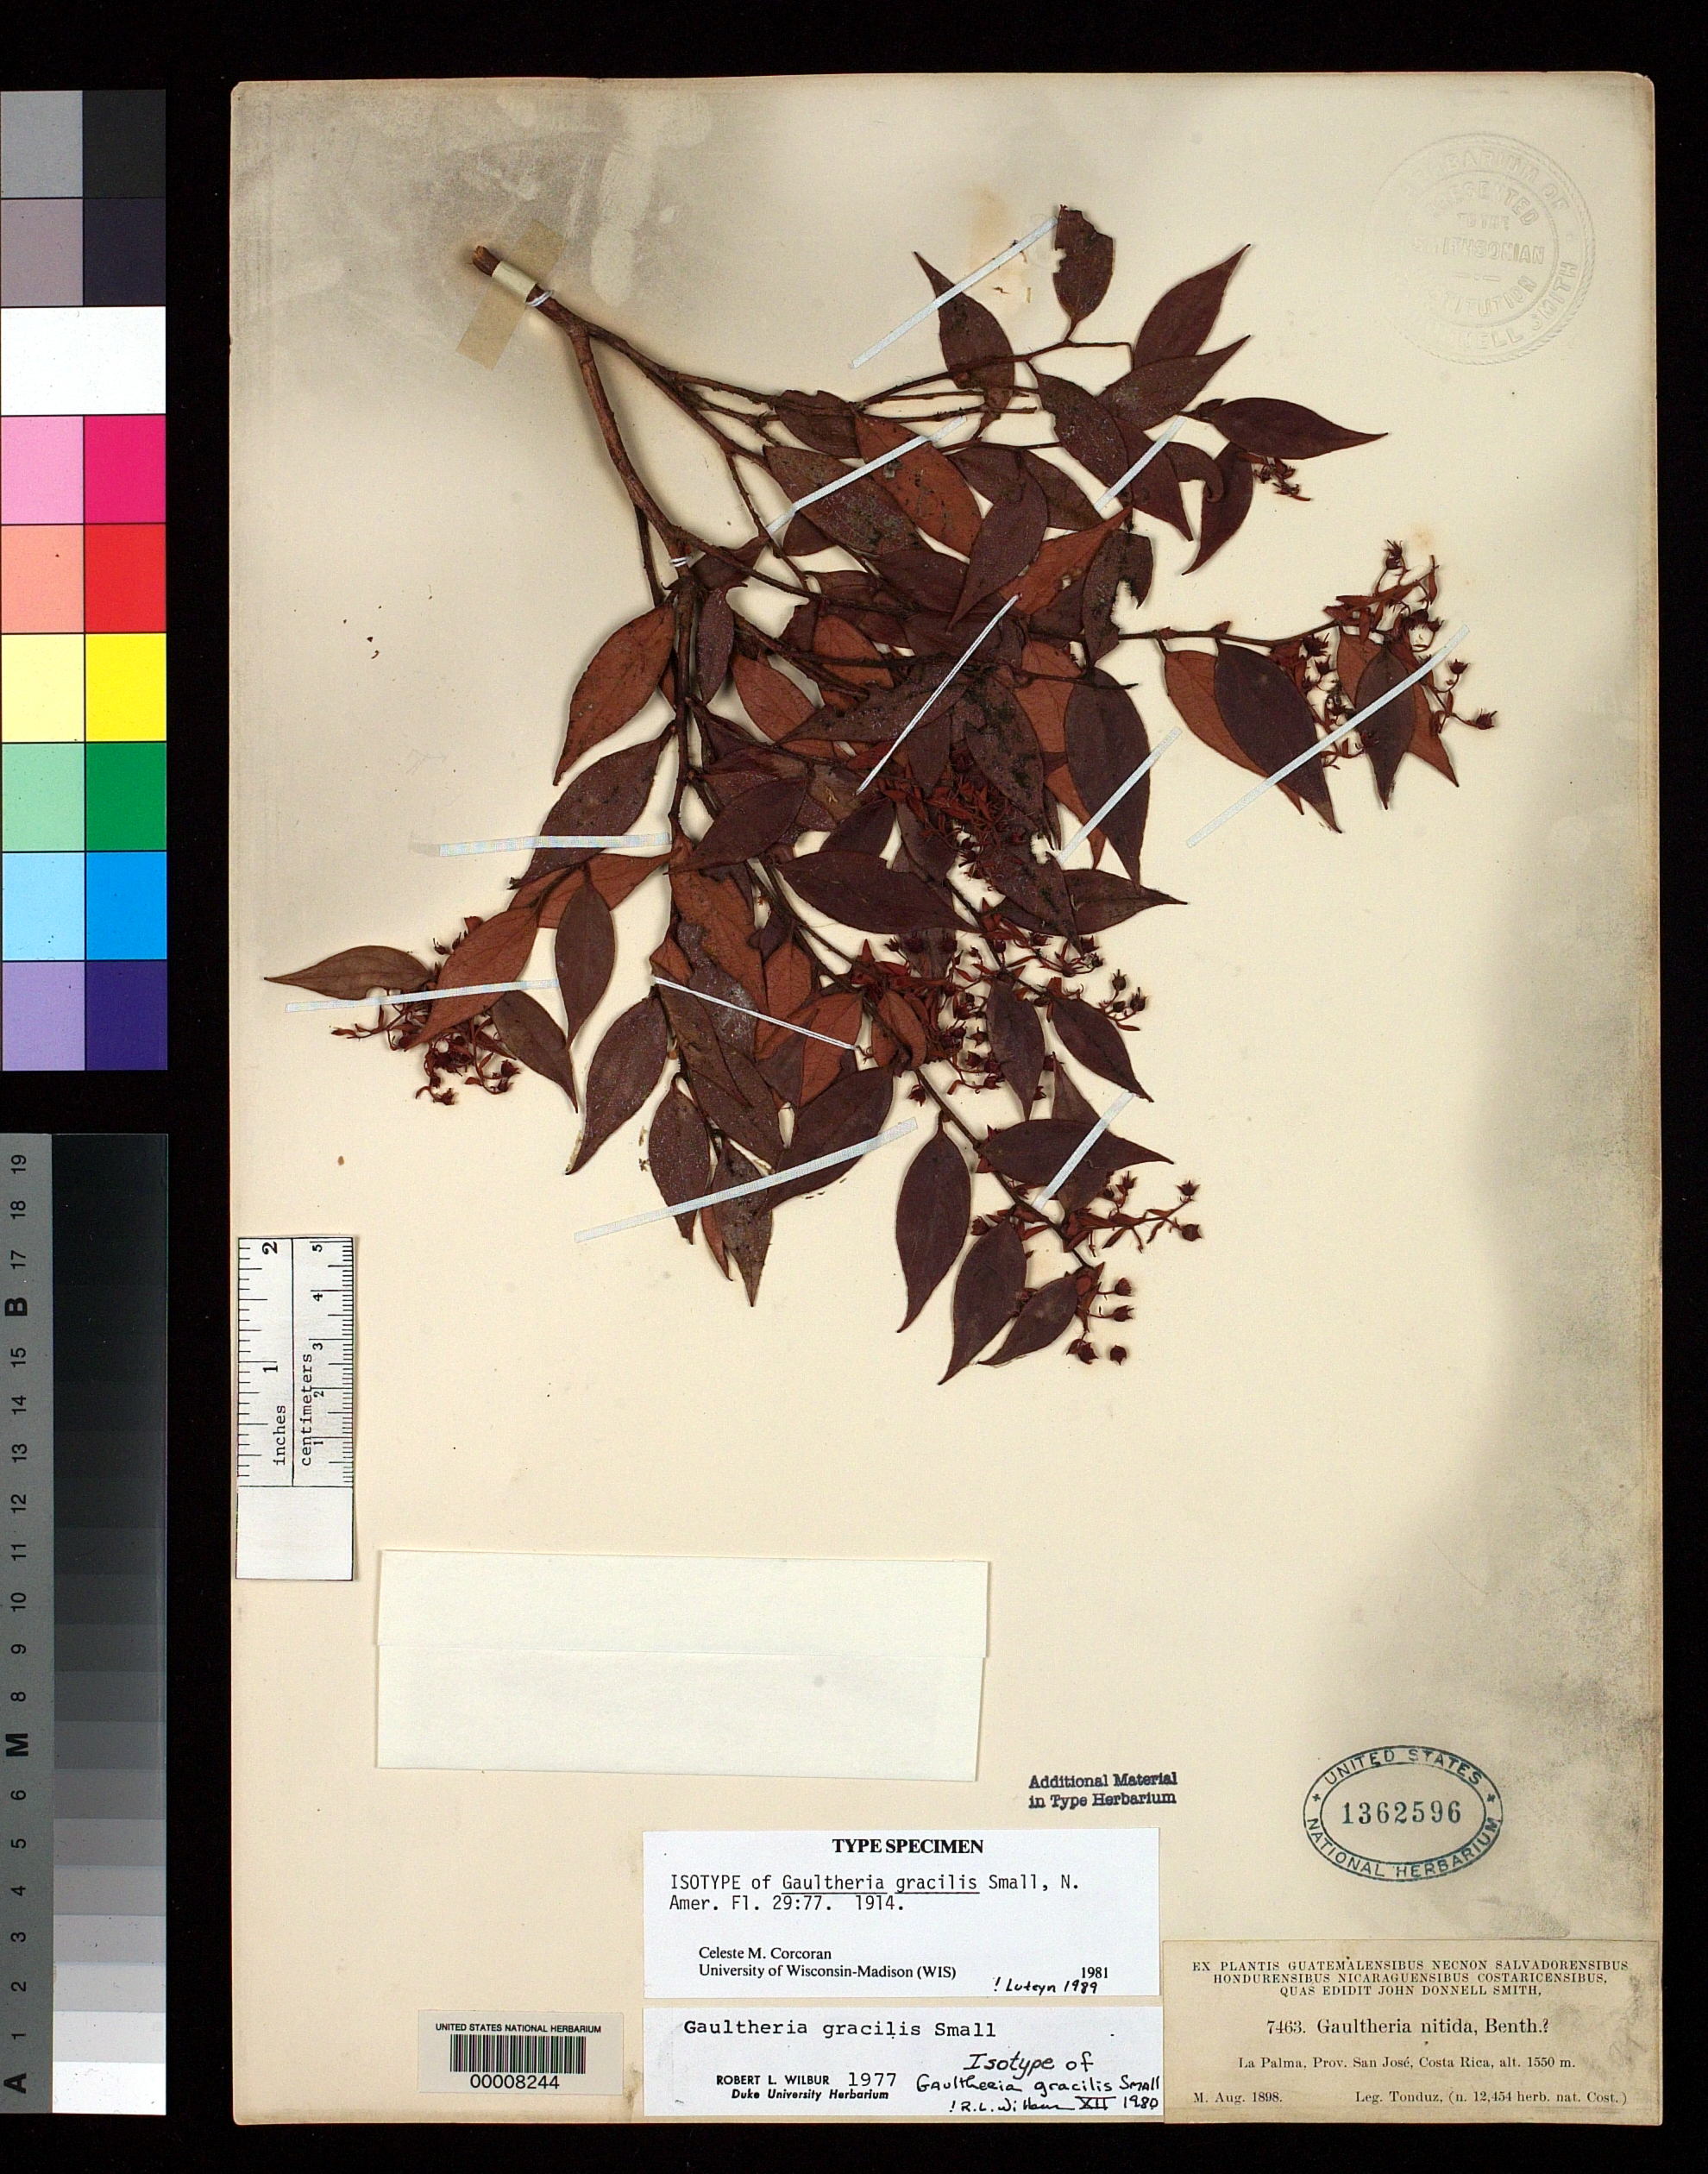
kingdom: Plantae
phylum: Tracheophyta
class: Magnoliopsida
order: Ericales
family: Ericaceae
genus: Gaultheria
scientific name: Gaultheria gracilis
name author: Small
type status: Isotype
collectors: A. Tonduz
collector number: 7463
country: Costa Rica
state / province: San José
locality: La Palma.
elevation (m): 1550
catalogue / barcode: US 1362596